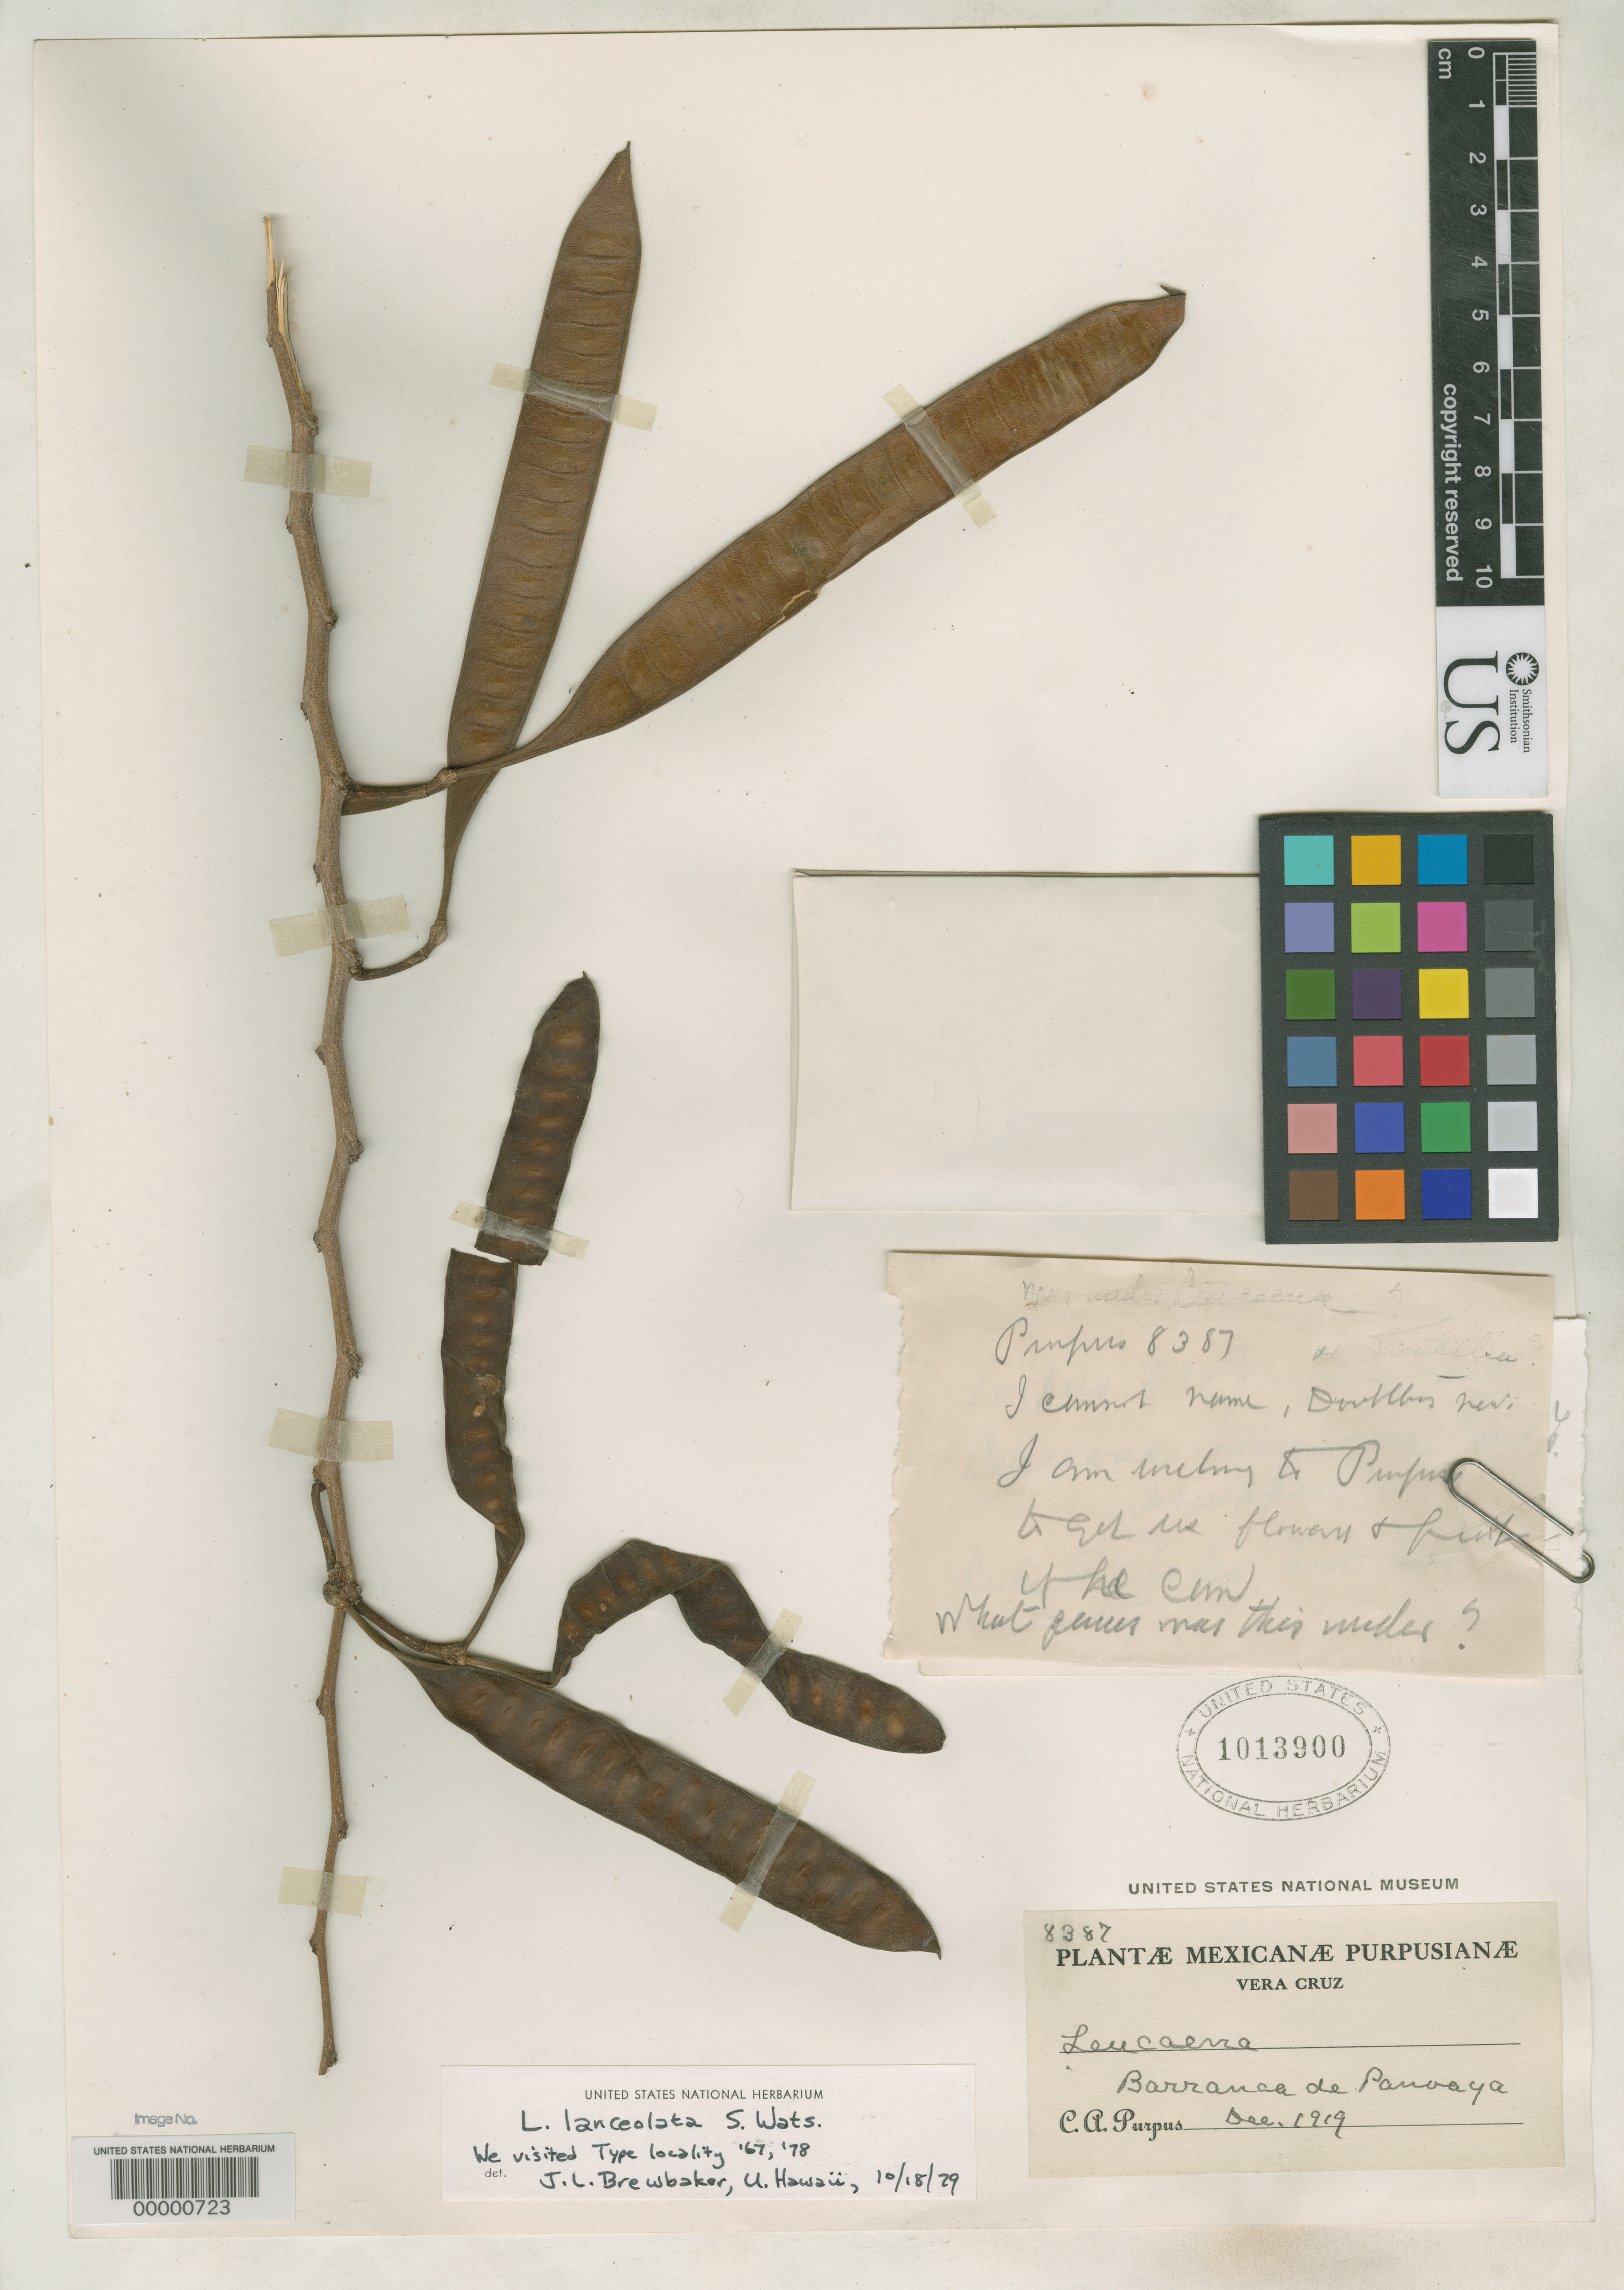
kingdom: Plantae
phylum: Tracheophyta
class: Magnoliopsida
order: Fabales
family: Fabaceae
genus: Leucaena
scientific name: Leucaena cruziana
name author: Britton & Rose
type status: Isotype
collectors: C. A. Purpus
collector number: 8387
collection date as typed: Dec 1919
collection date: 1919-12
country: Mexico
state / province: Veracruz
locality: Barranca de Panoaya.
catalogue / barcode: US 1013900